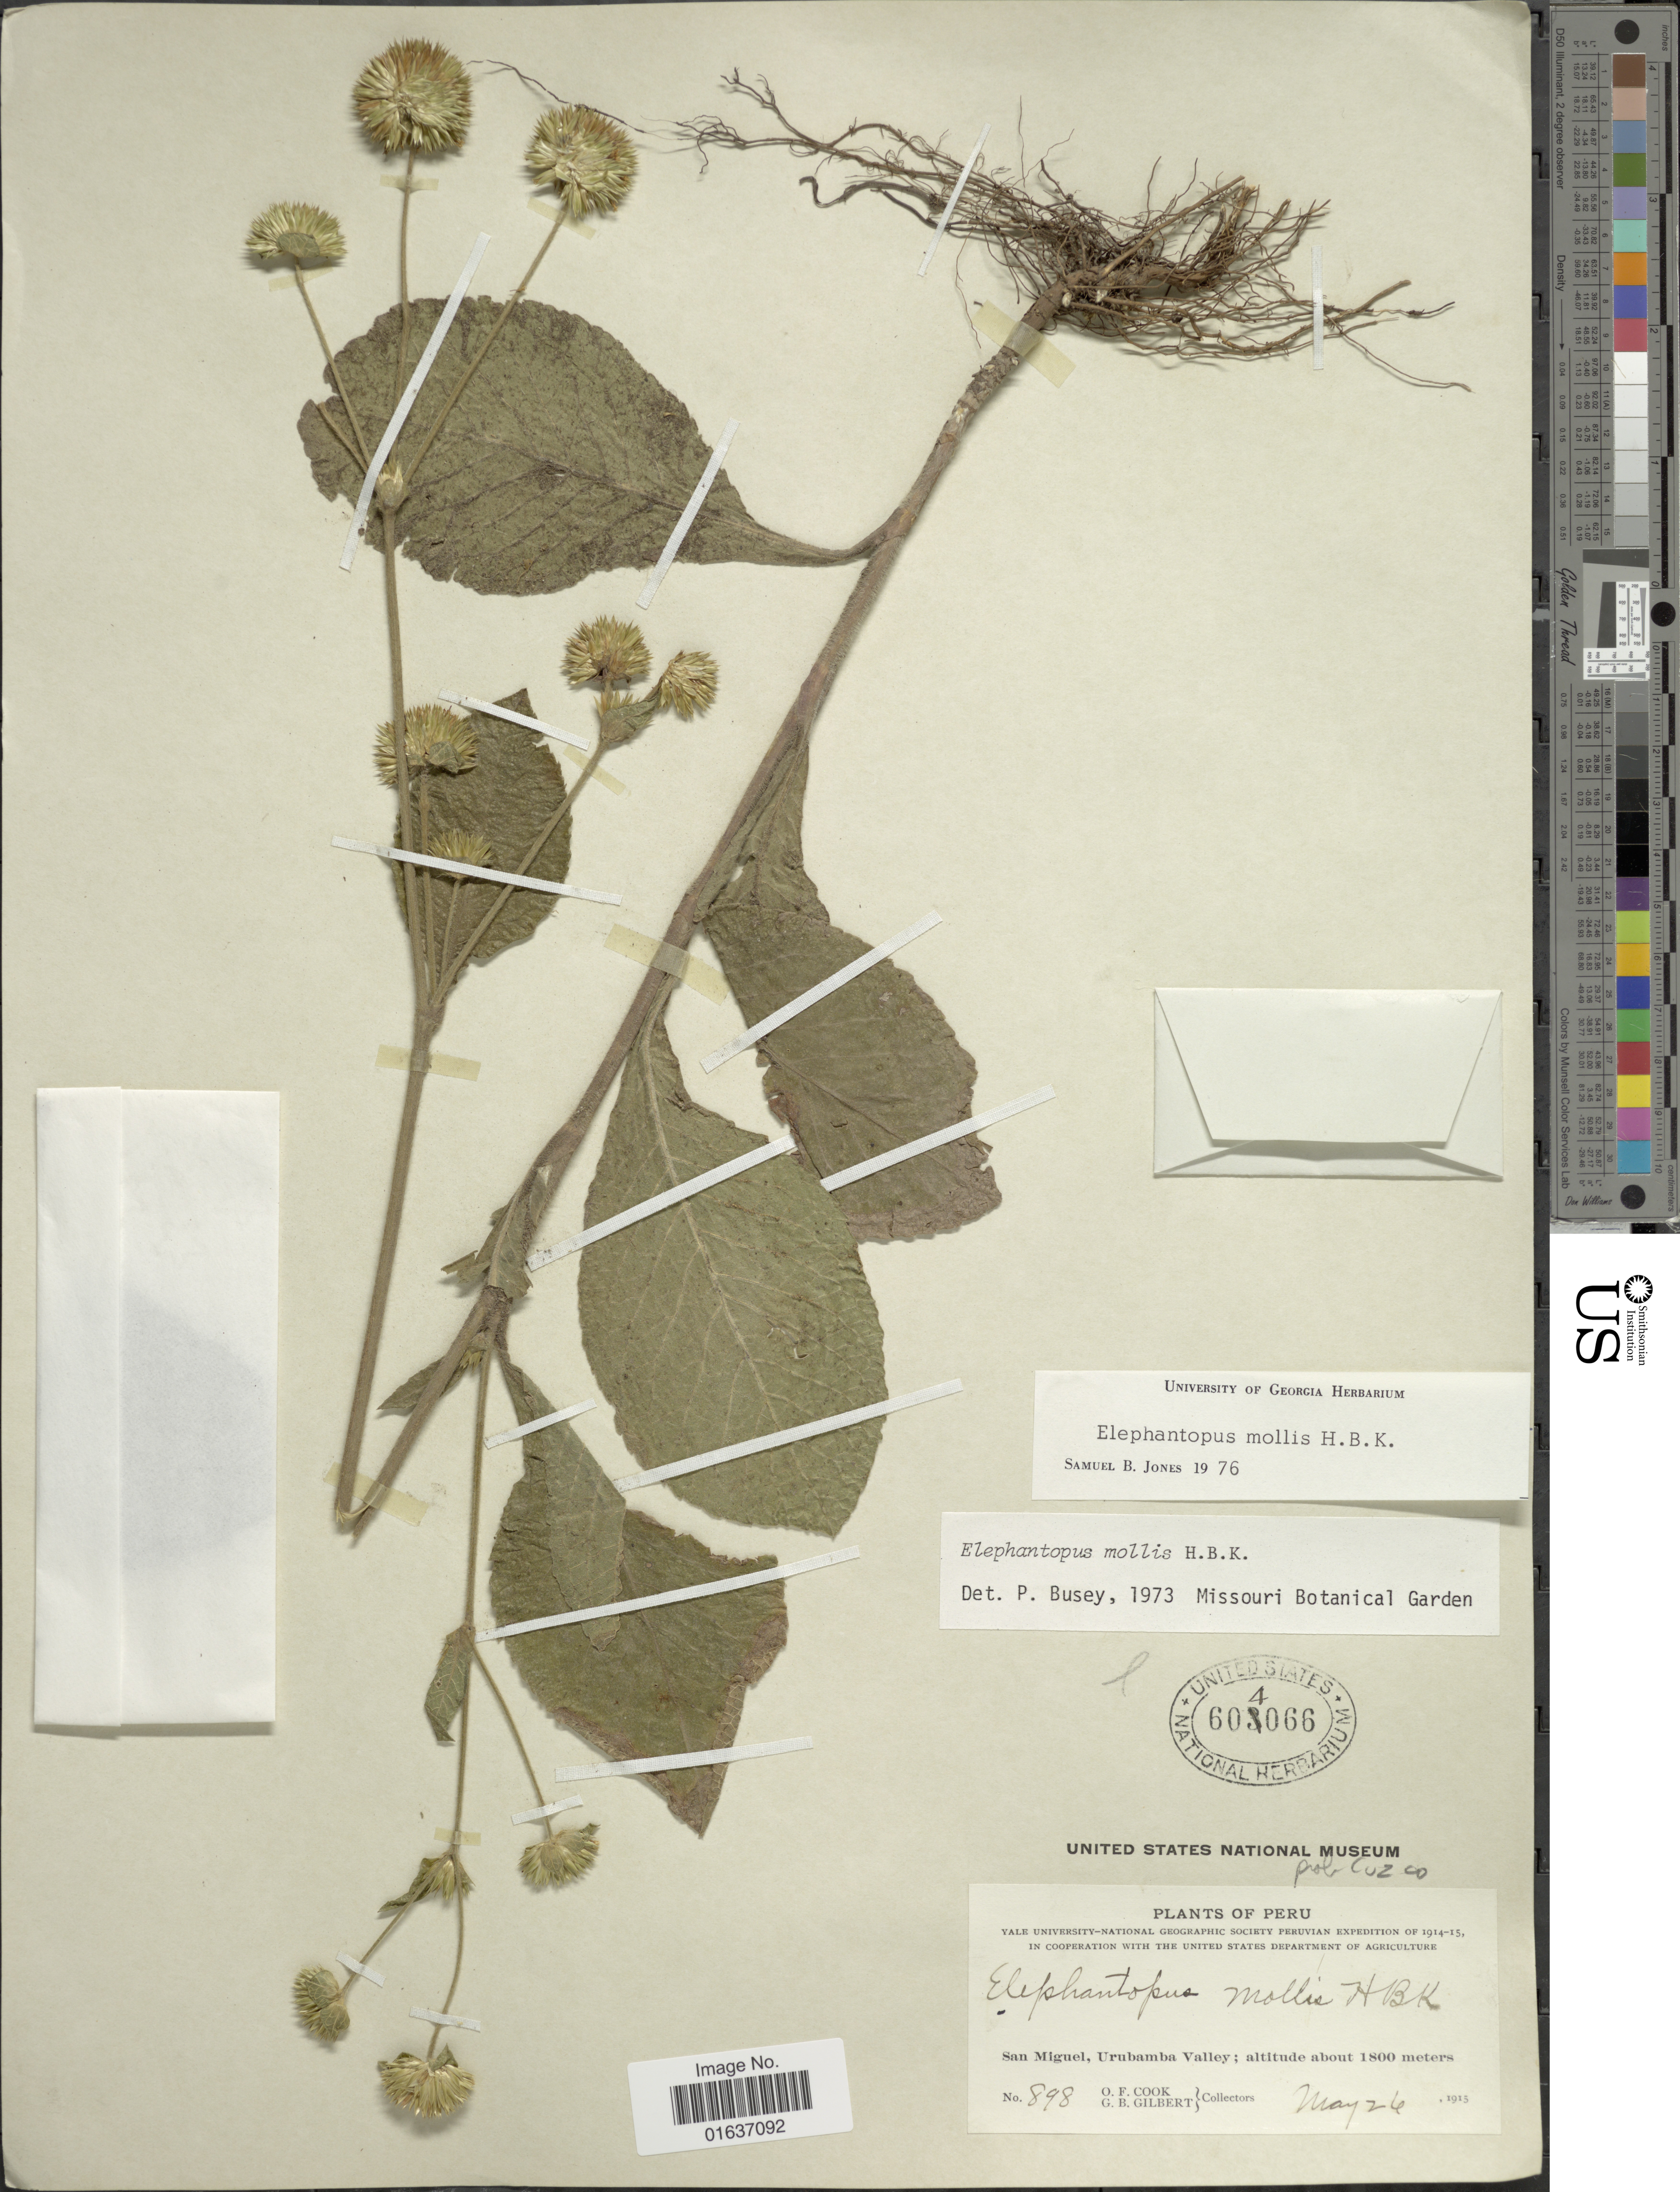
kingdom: Plantae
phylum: Tracheophyta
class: Magnoliopsida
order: Asterales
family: Asteraceae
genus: Elephantopus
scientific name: Elephantopus mollis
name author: Kunth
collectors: O. F. Cook & G. B. Gilbert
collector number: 898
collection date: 1915-05-24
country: Peru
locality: San Miguel, urubamba Valley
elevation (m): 1800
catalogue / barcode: US 604066